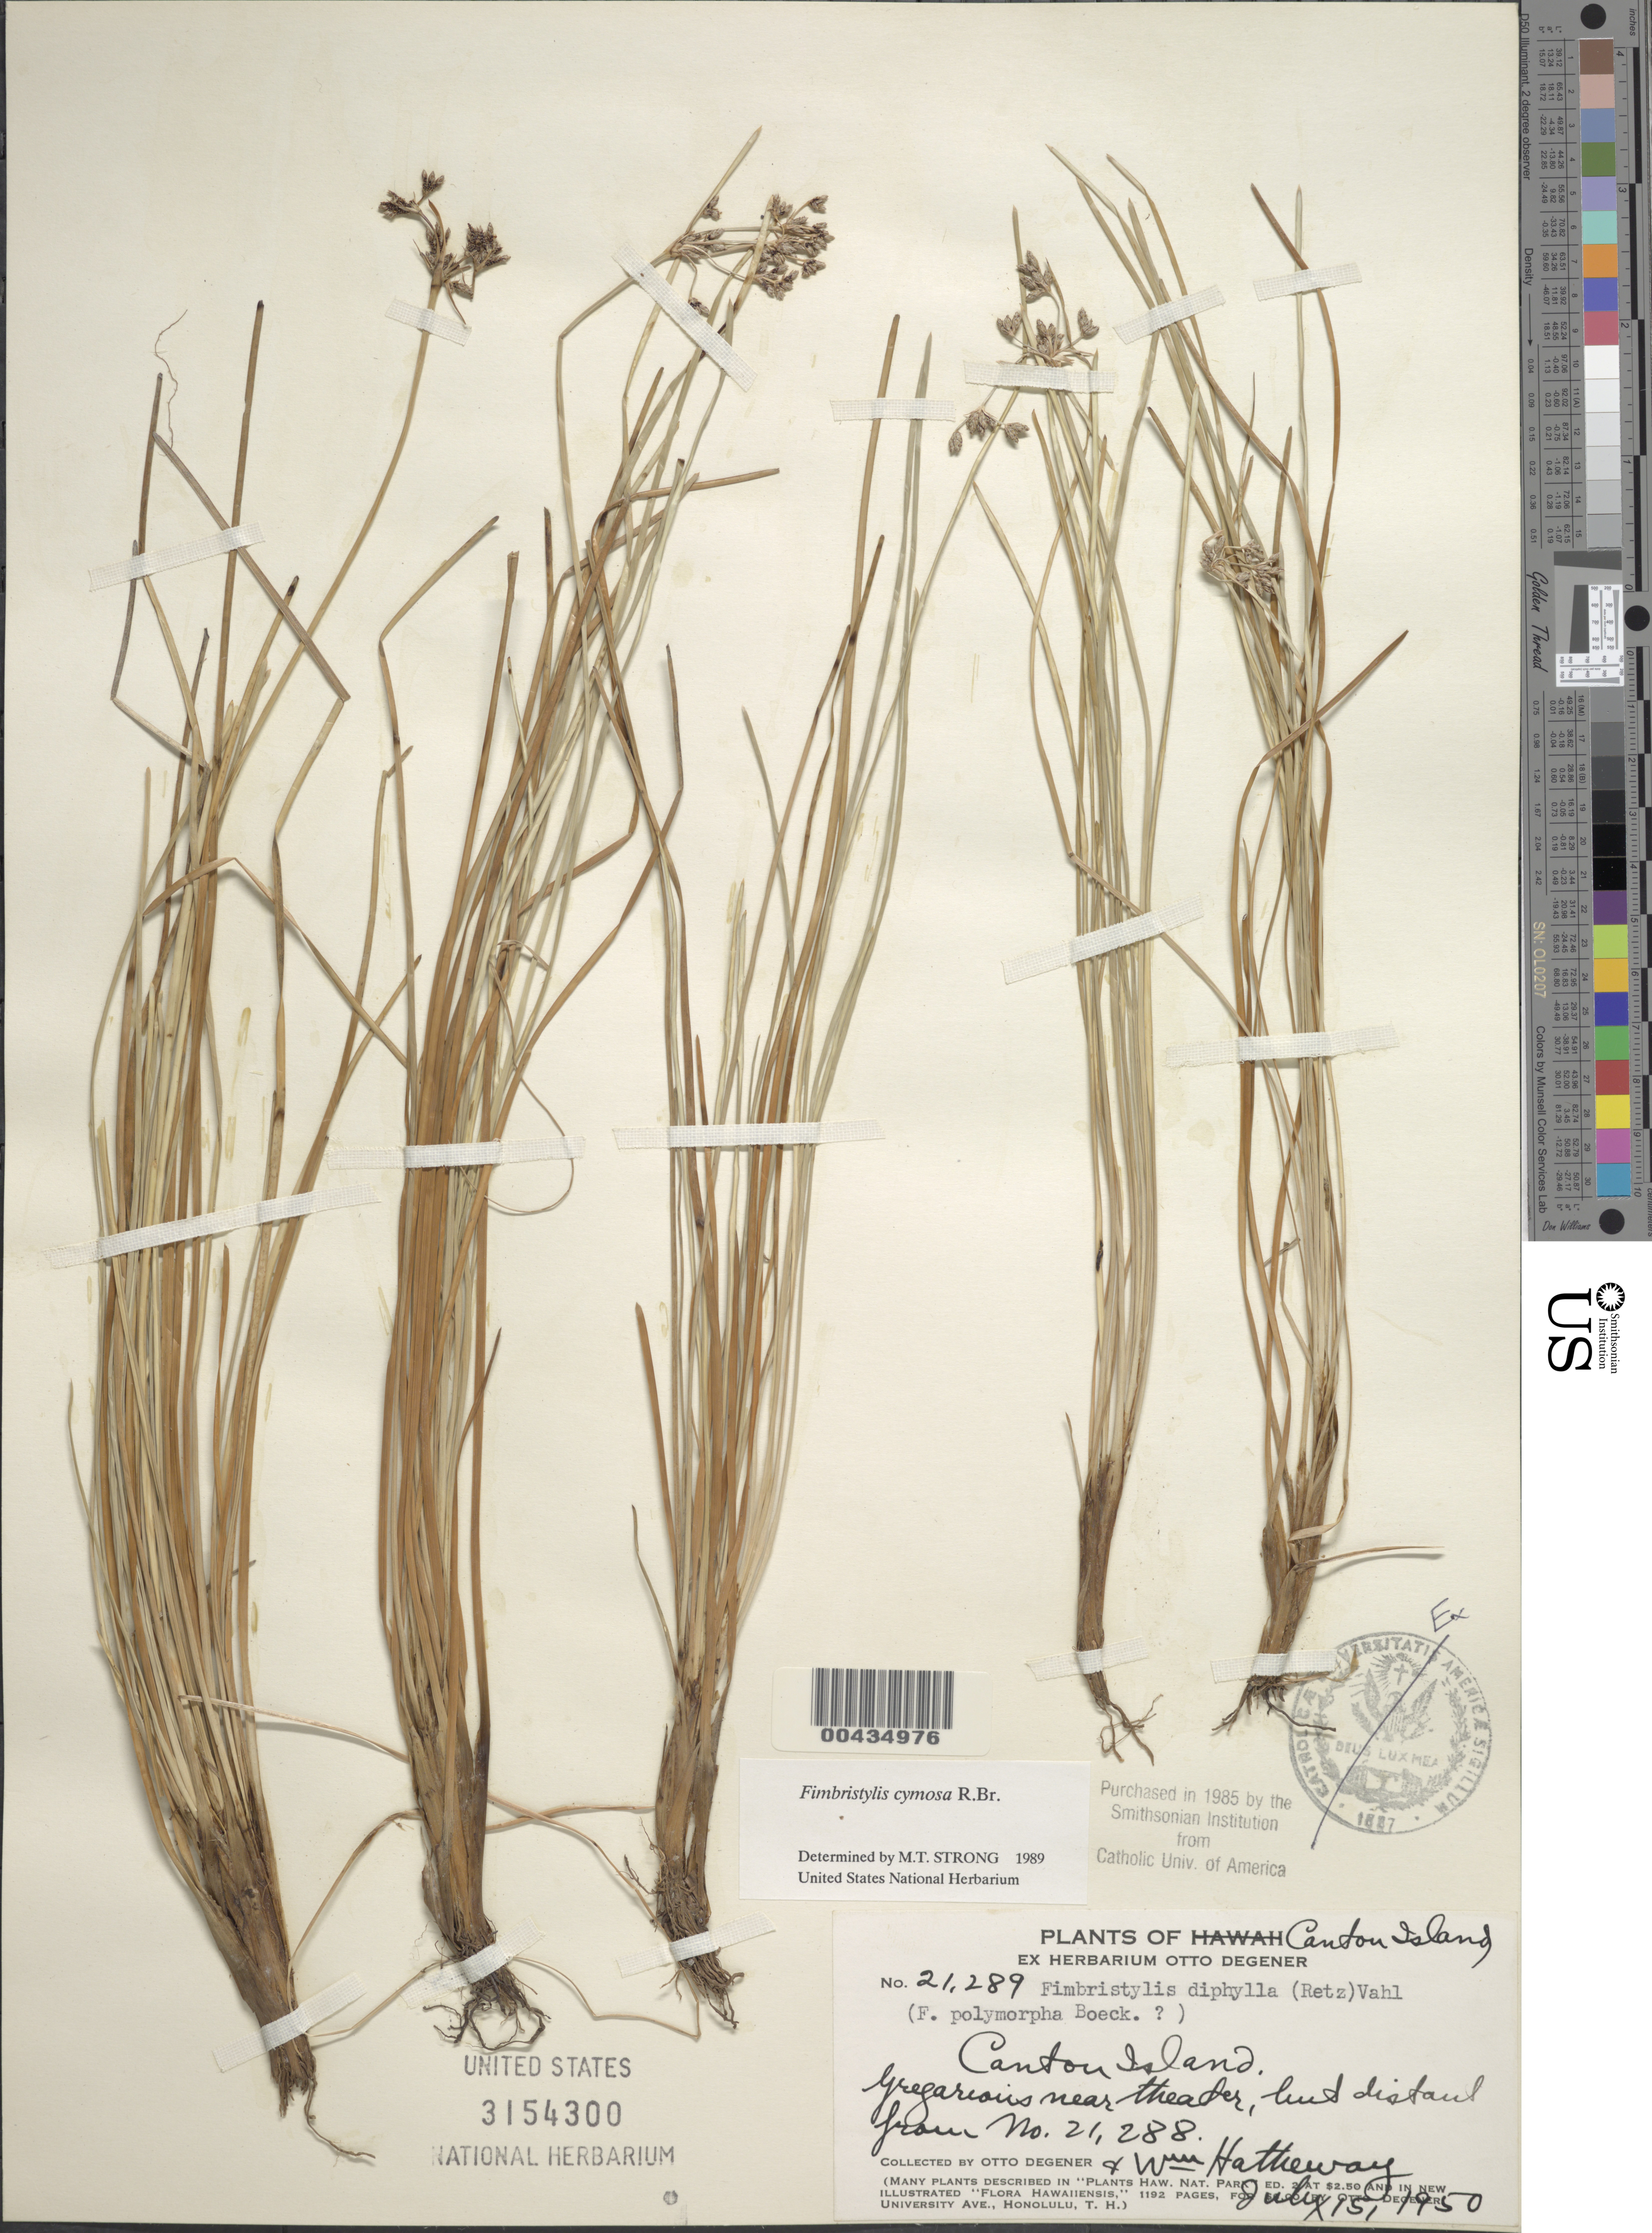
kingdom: Plantae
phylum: Tracheophyta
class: Liliopsida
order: Poales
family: Cyperaceae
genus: Fimbristylis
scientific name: Fimbristylis cymosa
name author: R. Br.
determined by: Strong, M. T., (US), Smithsonian Institution - National Museum of Natural History (UNITED STATES)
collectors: O. Degener & W. Hatheway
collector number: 21289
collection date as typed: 15 Jul 1950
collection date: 1950-07-15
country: Kiribati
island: Kanton [Canton] Atoll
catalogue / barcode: US 3154300